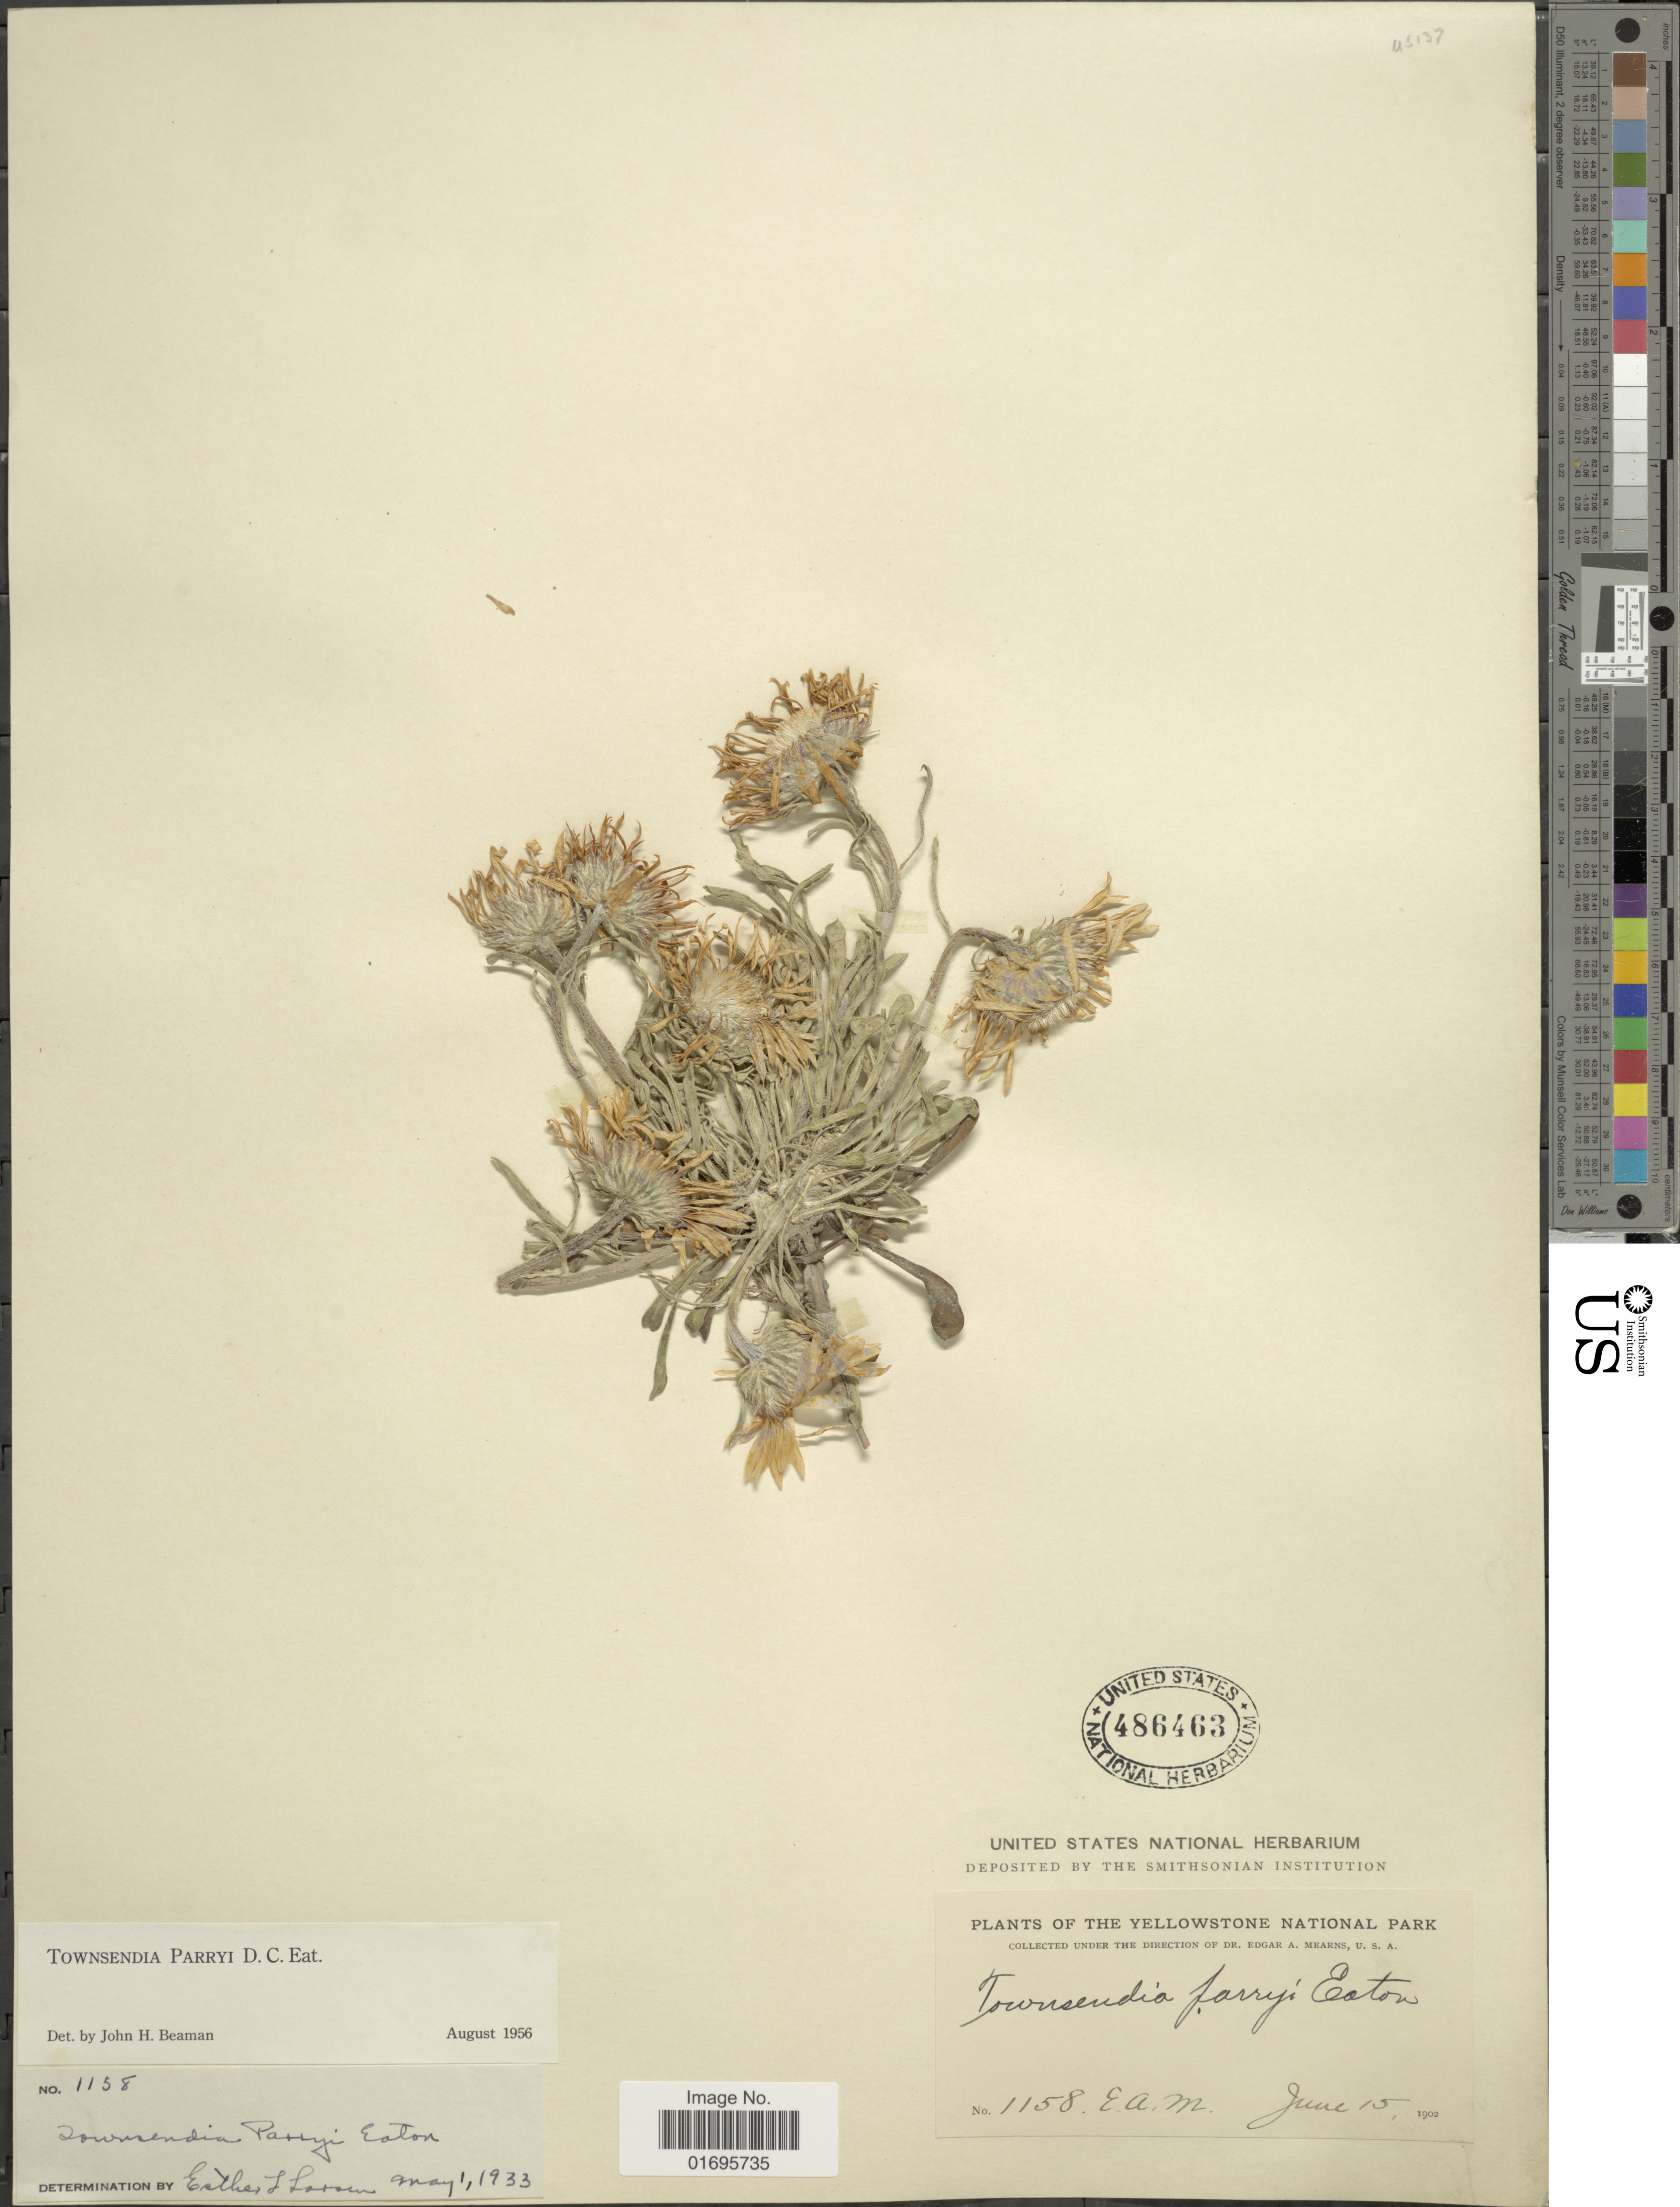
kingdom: Plantae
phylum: Tracheophyta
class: Magnoliopsida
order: Asterales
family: Asteraceae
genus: Townsendia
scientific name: Townsendia parryi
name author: D.C. Eaton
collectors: E. A. Mearns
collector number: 1158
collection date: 1902-06-15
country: United States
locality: Yellowstone National Park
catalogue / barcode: US 486463